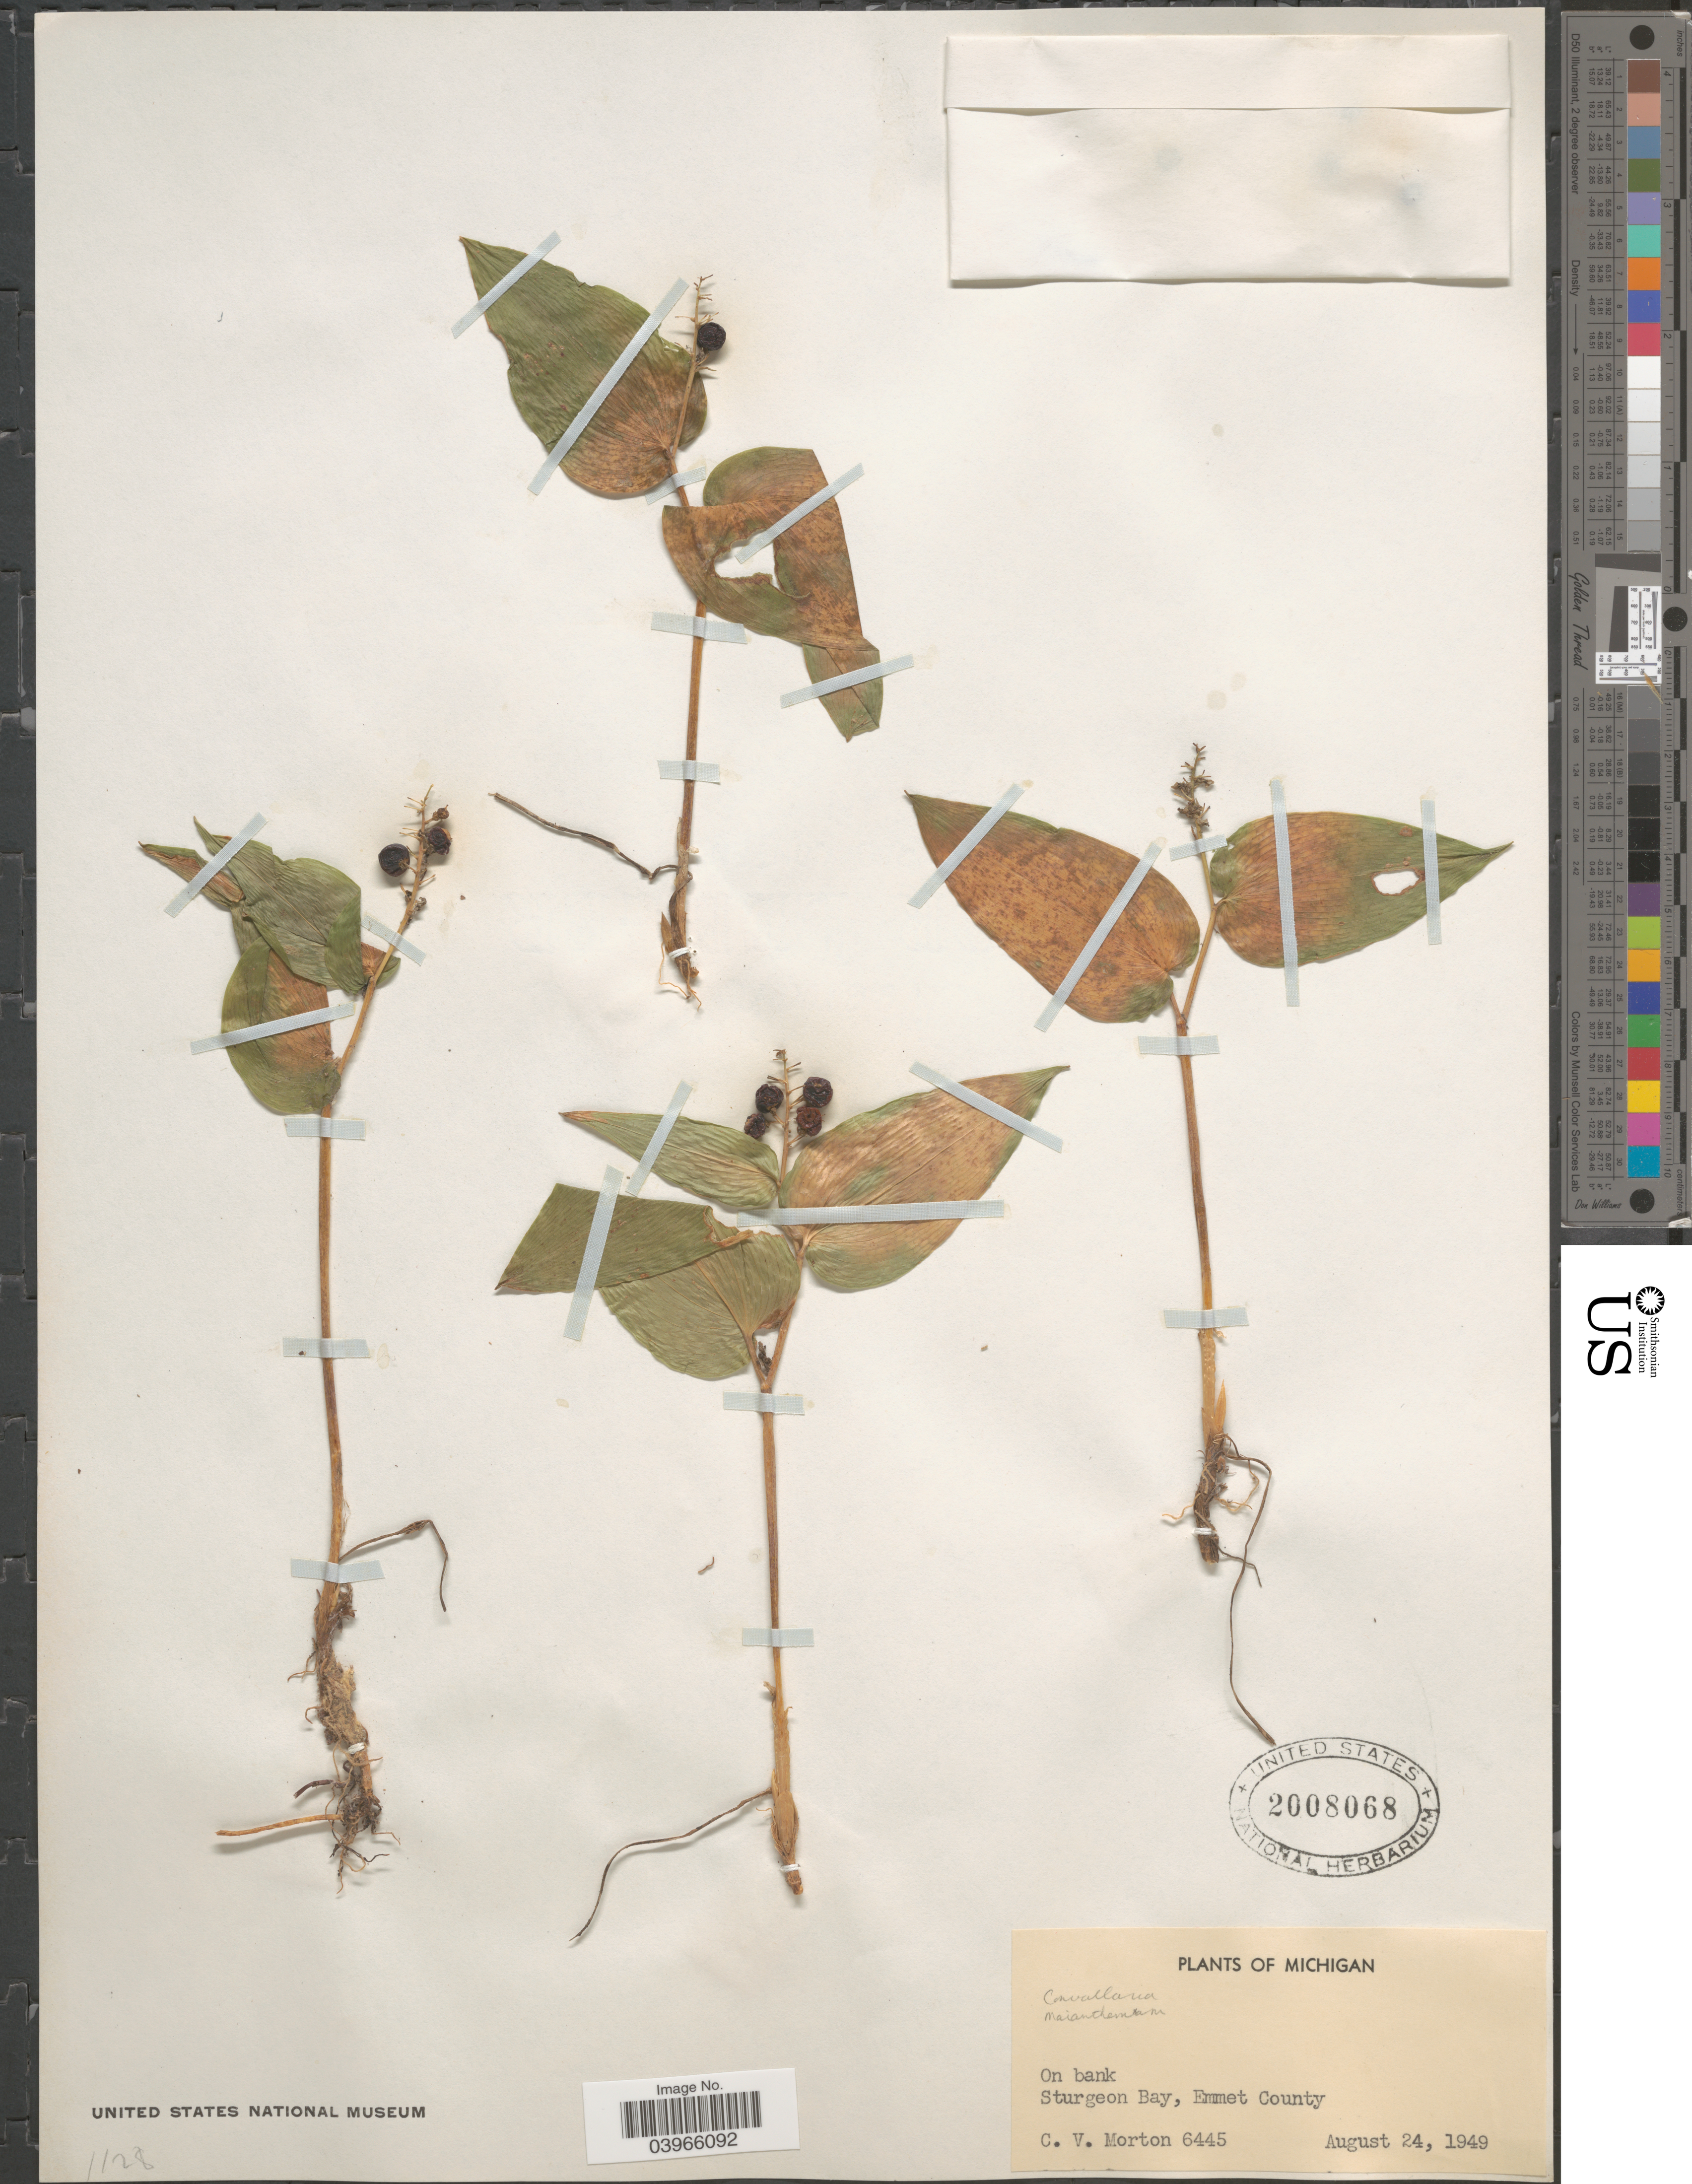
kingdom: Plantae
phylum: Tracheophyta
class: Liliopsida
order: Asparagales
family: Asparagaceae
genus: Convallaria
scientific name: Convallaria sp.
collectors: C. V. Morton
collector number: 6445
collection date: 1949-08-24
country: United States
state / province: Michigan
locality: Sturgeon Bay, Emmet County.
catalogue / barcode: US 2008068